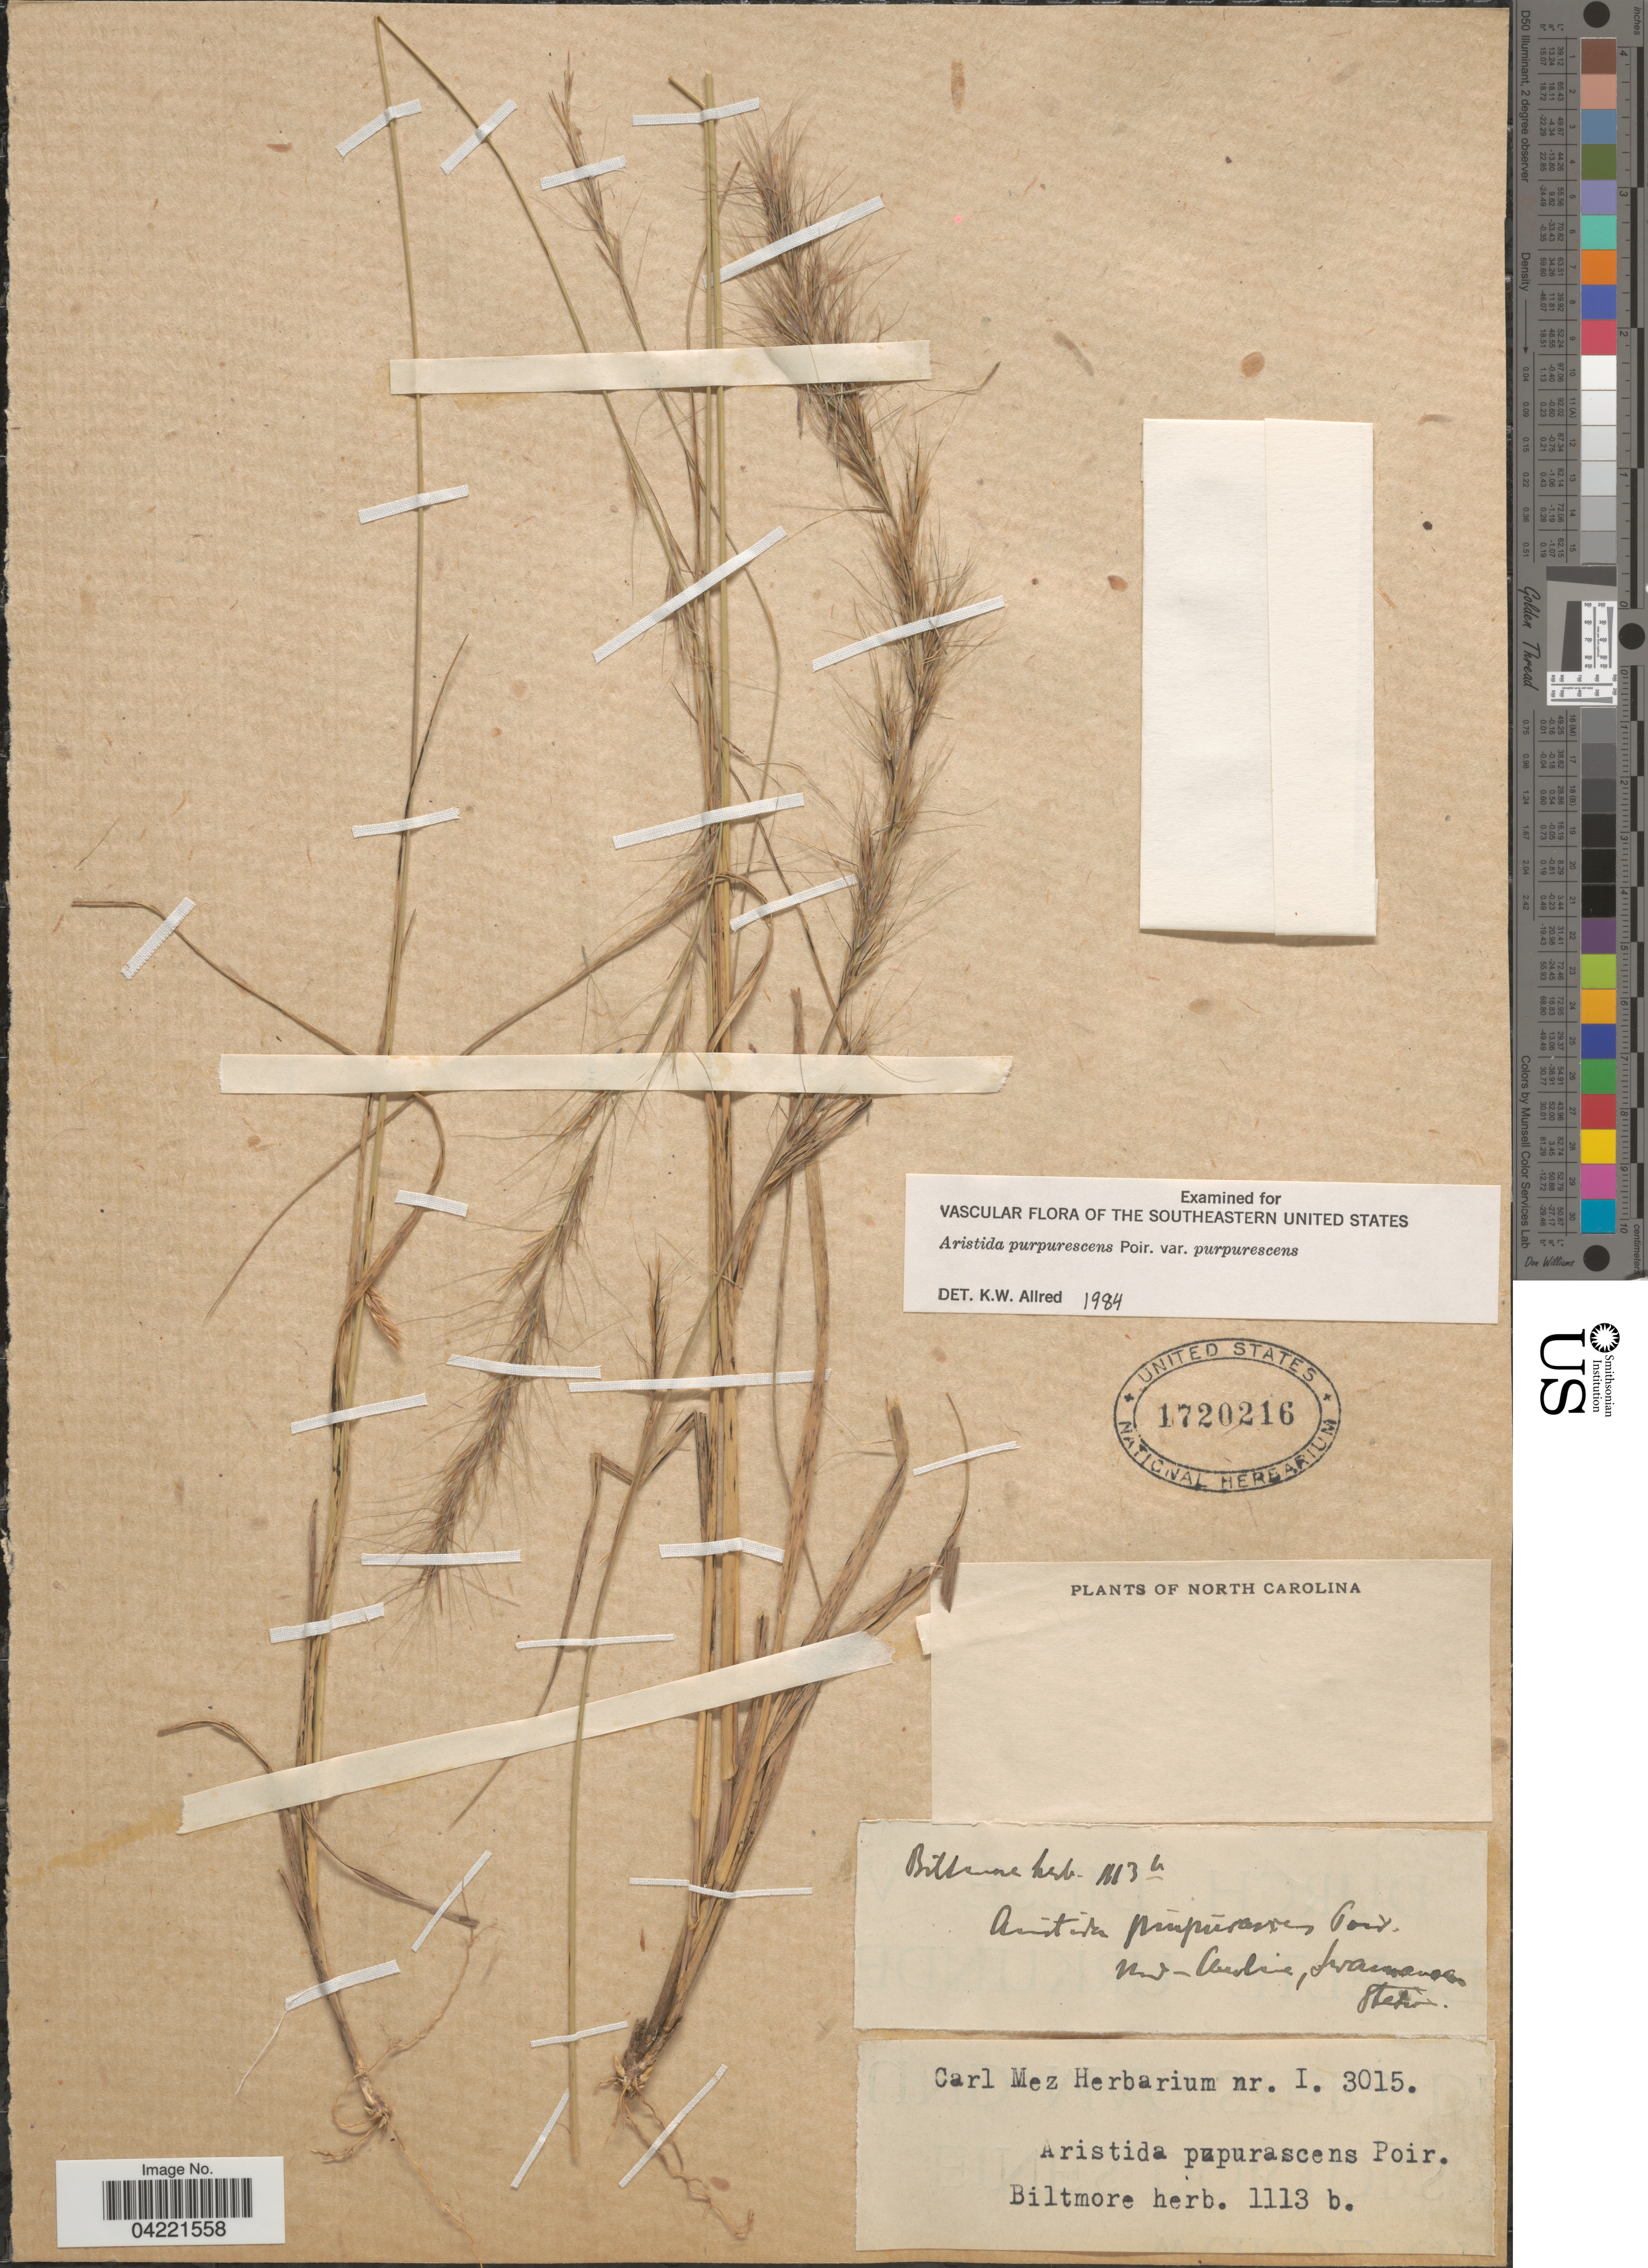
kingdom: Plantae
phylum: Tracheophyta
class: Liliopsida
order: Poales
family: Poaceae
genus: Aristida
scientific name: Aristida purpurascens var. purpurescens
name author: Poir.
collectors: ex herb. Biltmore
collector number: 1113b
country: United States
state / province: North Carolina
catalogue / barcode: US 1720216